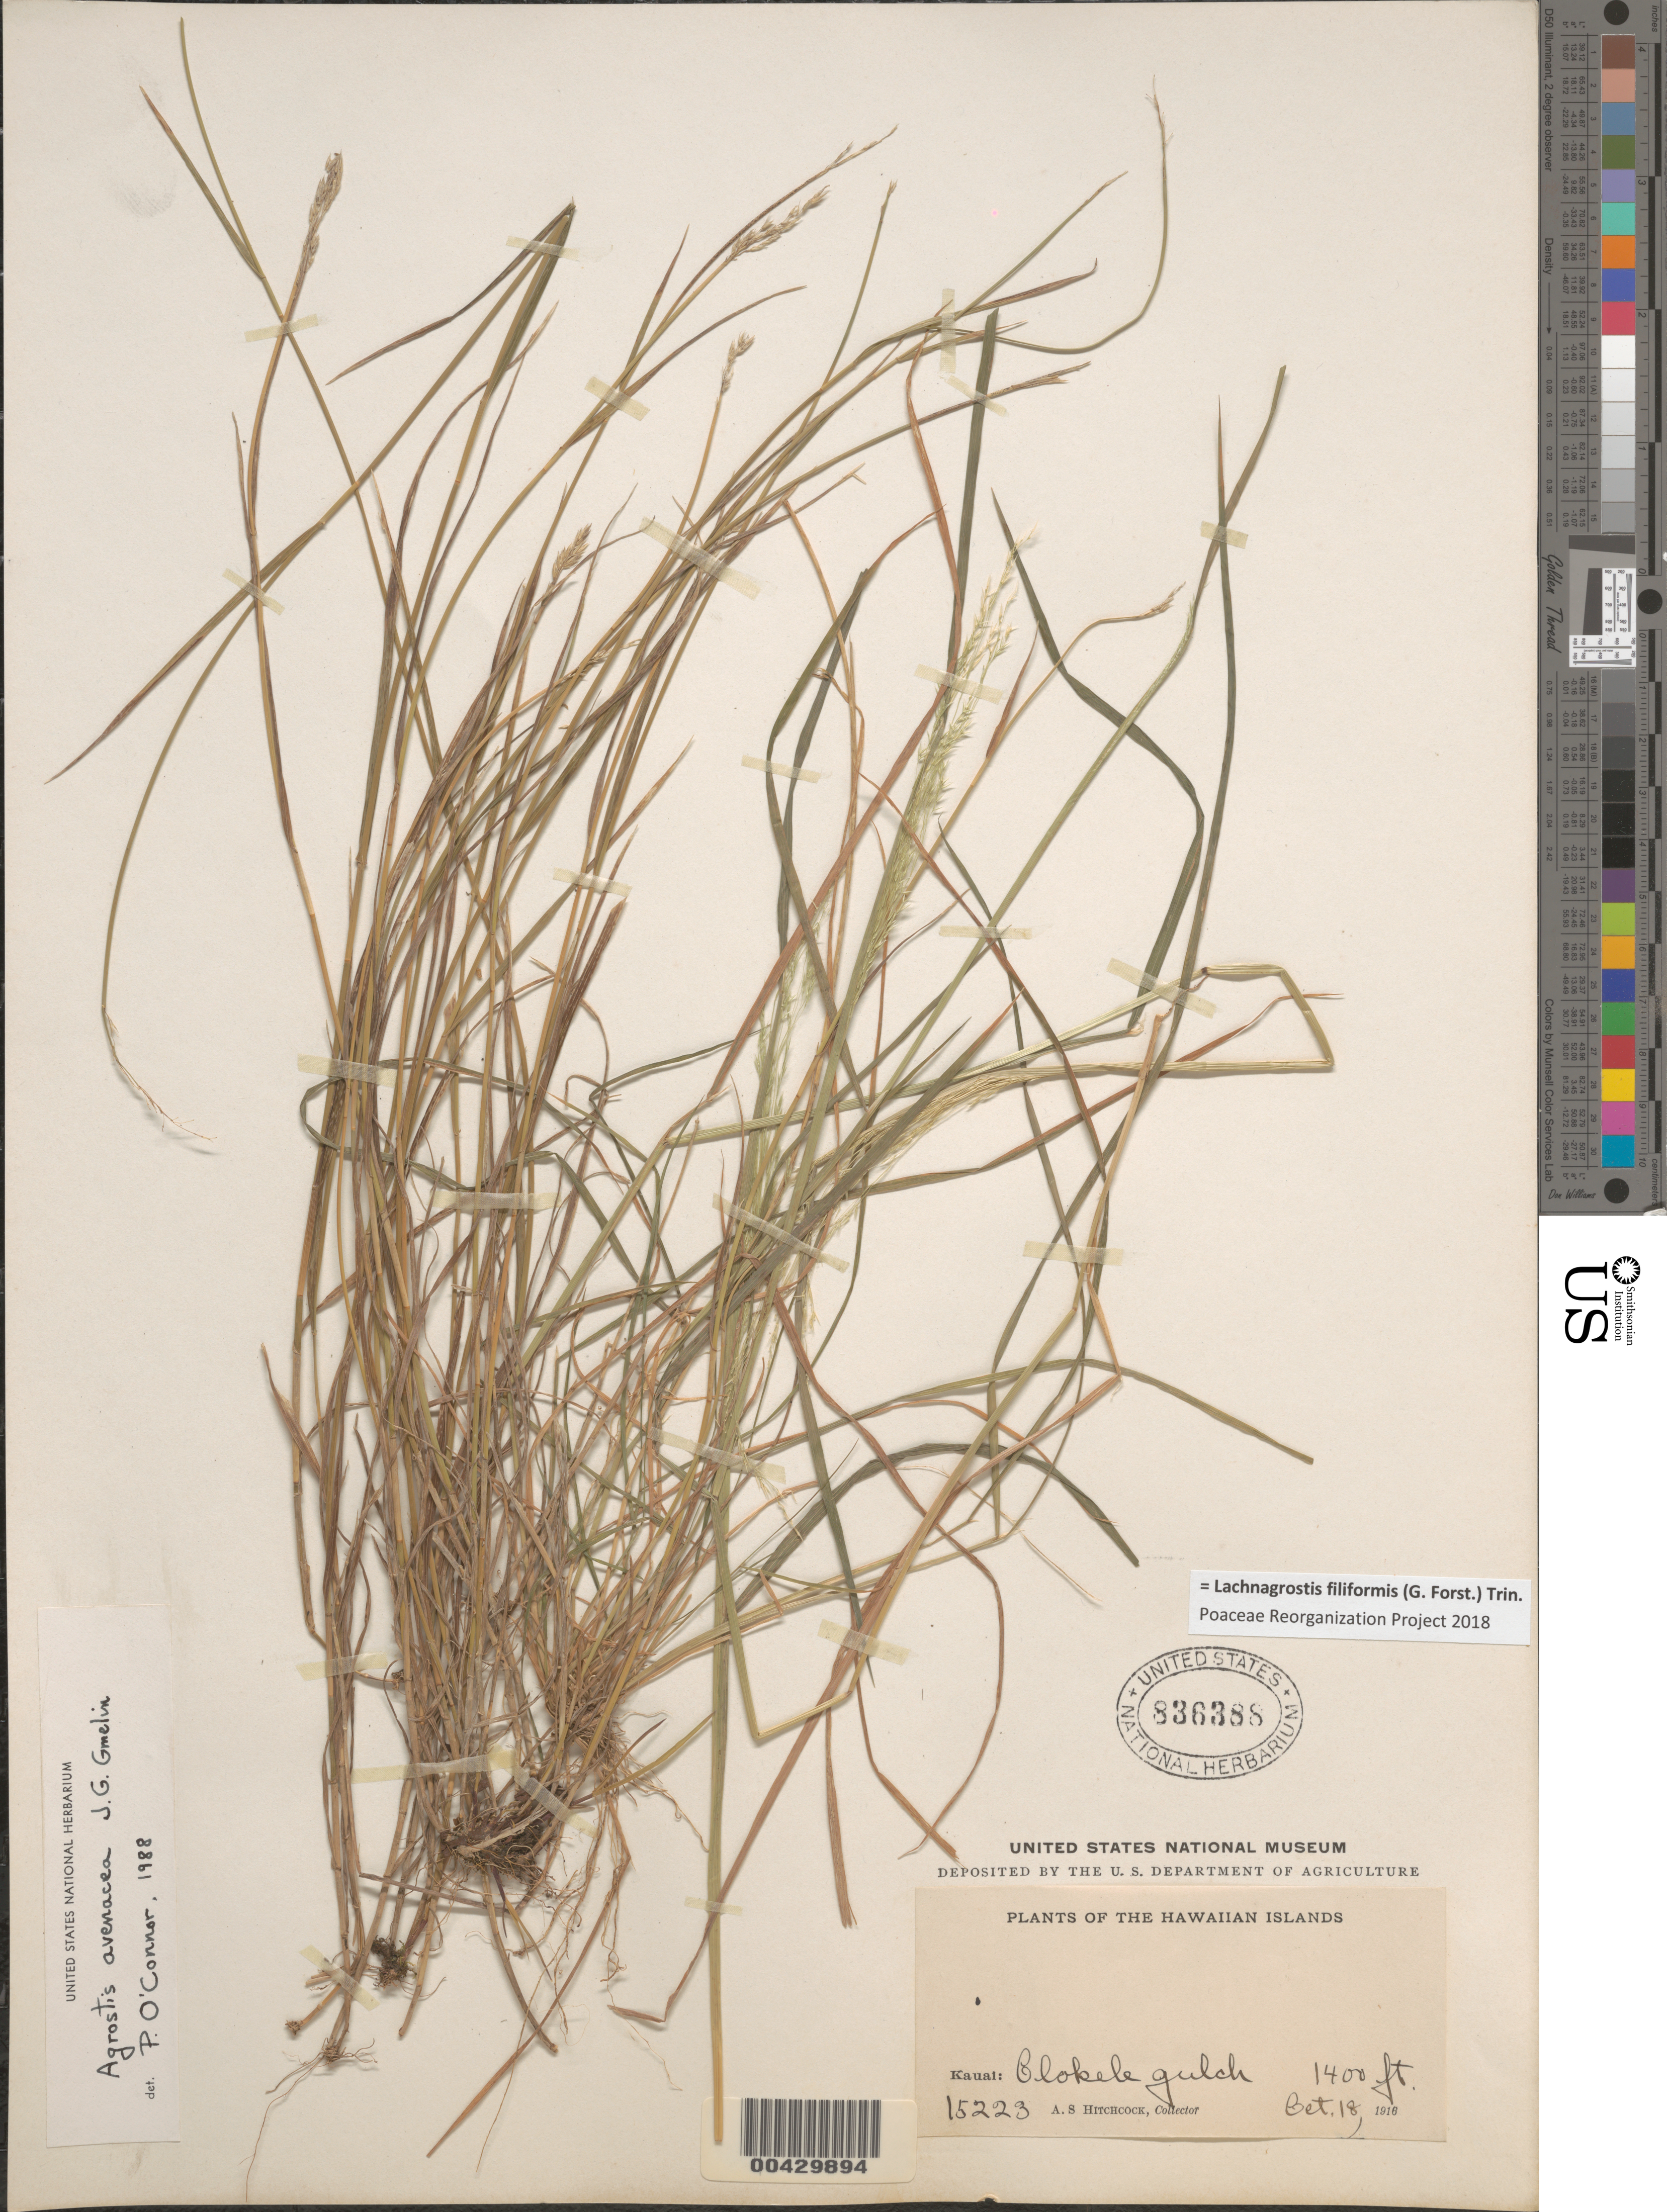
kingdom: Plantae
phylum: Tracheophyta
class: Liliopsida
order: Poales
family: Poaceae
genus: Lachnagrostis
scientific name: Lachnagrostis filiformis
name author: (J.R. Forst.) Trin.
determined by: Poaceae Reorganization Project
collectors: A. S. Hitchcock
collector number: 15223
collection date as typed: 18 Oct 1916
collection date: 1916-10-18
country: United States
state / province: Hawaii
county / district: Kauai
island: Kaua'i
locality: Olokele Gulch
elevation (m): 427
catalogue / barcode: US 836388